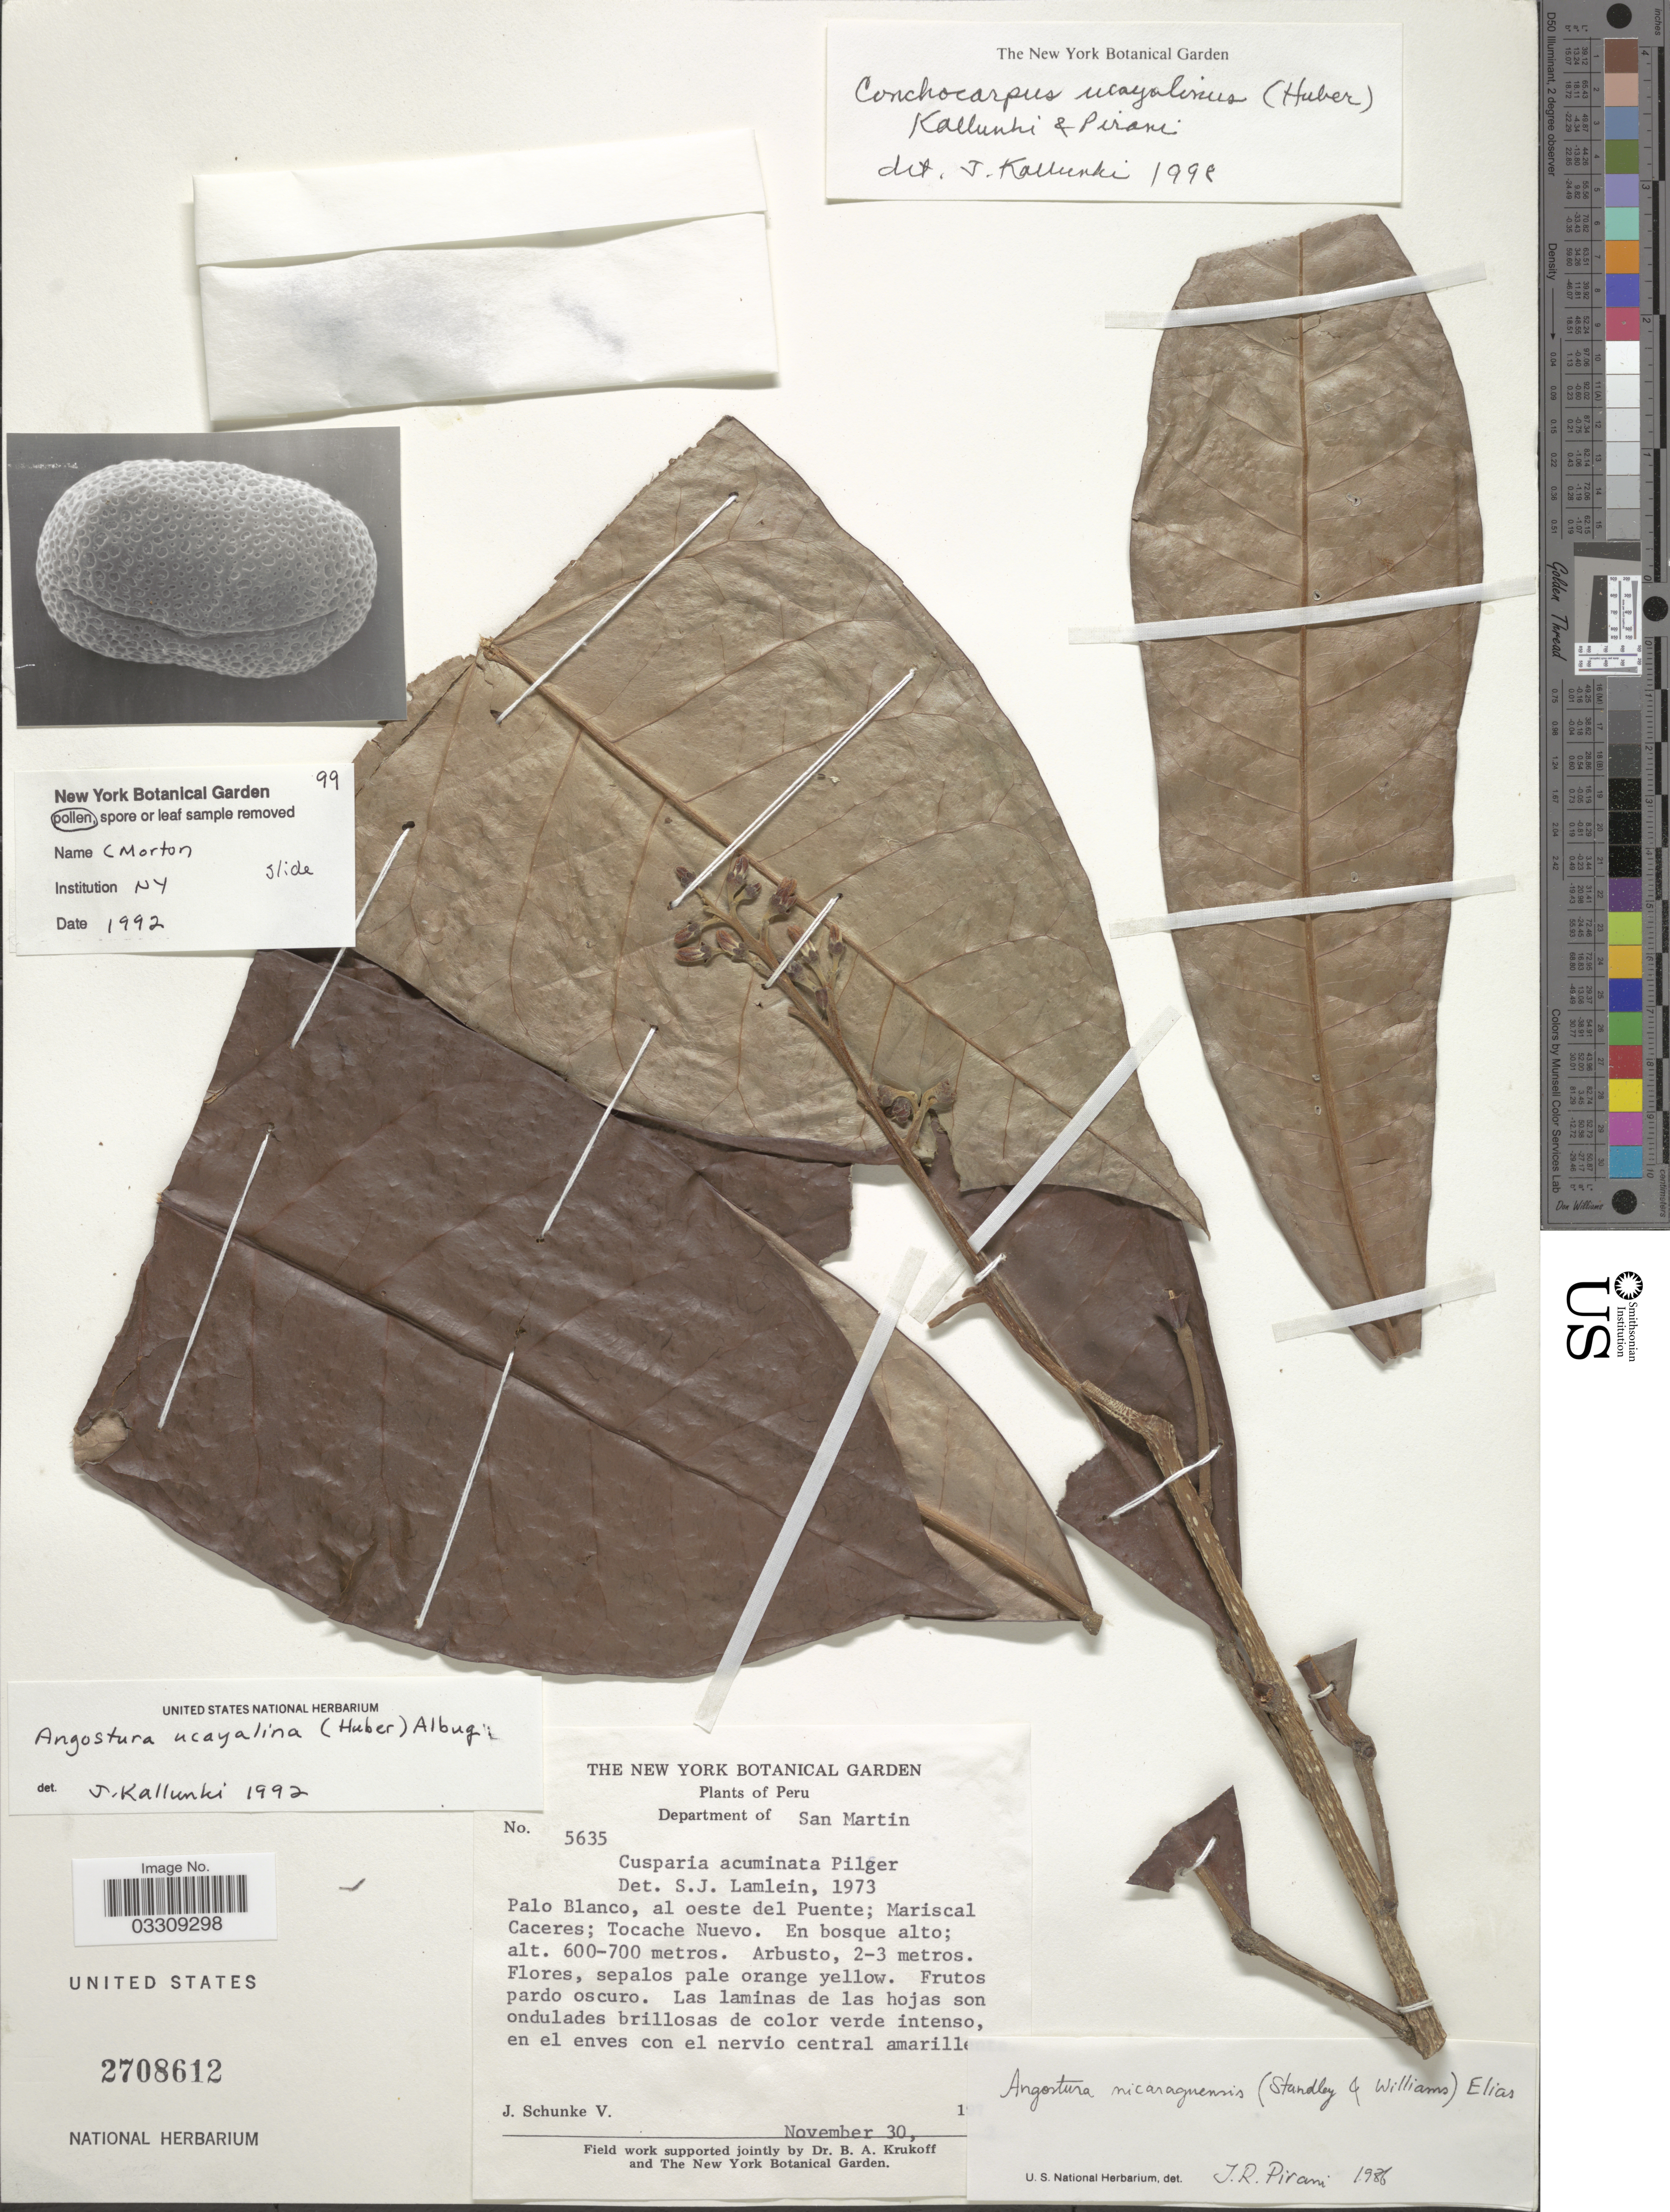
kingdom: Plantae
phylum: Tracheophyta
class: Magnoliopsida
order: Sapindales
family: Rutaceae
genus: Conchocarpus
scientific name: Conchocarpus ucayalinus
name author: (Huber) Kallunki & Pirani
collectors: J. Schunke Vigo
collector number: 5635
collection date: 1900-11-30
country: Peru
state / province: San Martín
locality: Department of San Martin. Palo Blanco, al oeste del Puente; Mariscal Caceres; Tocache Nuevo.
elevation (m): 600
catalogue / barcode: US 2708612